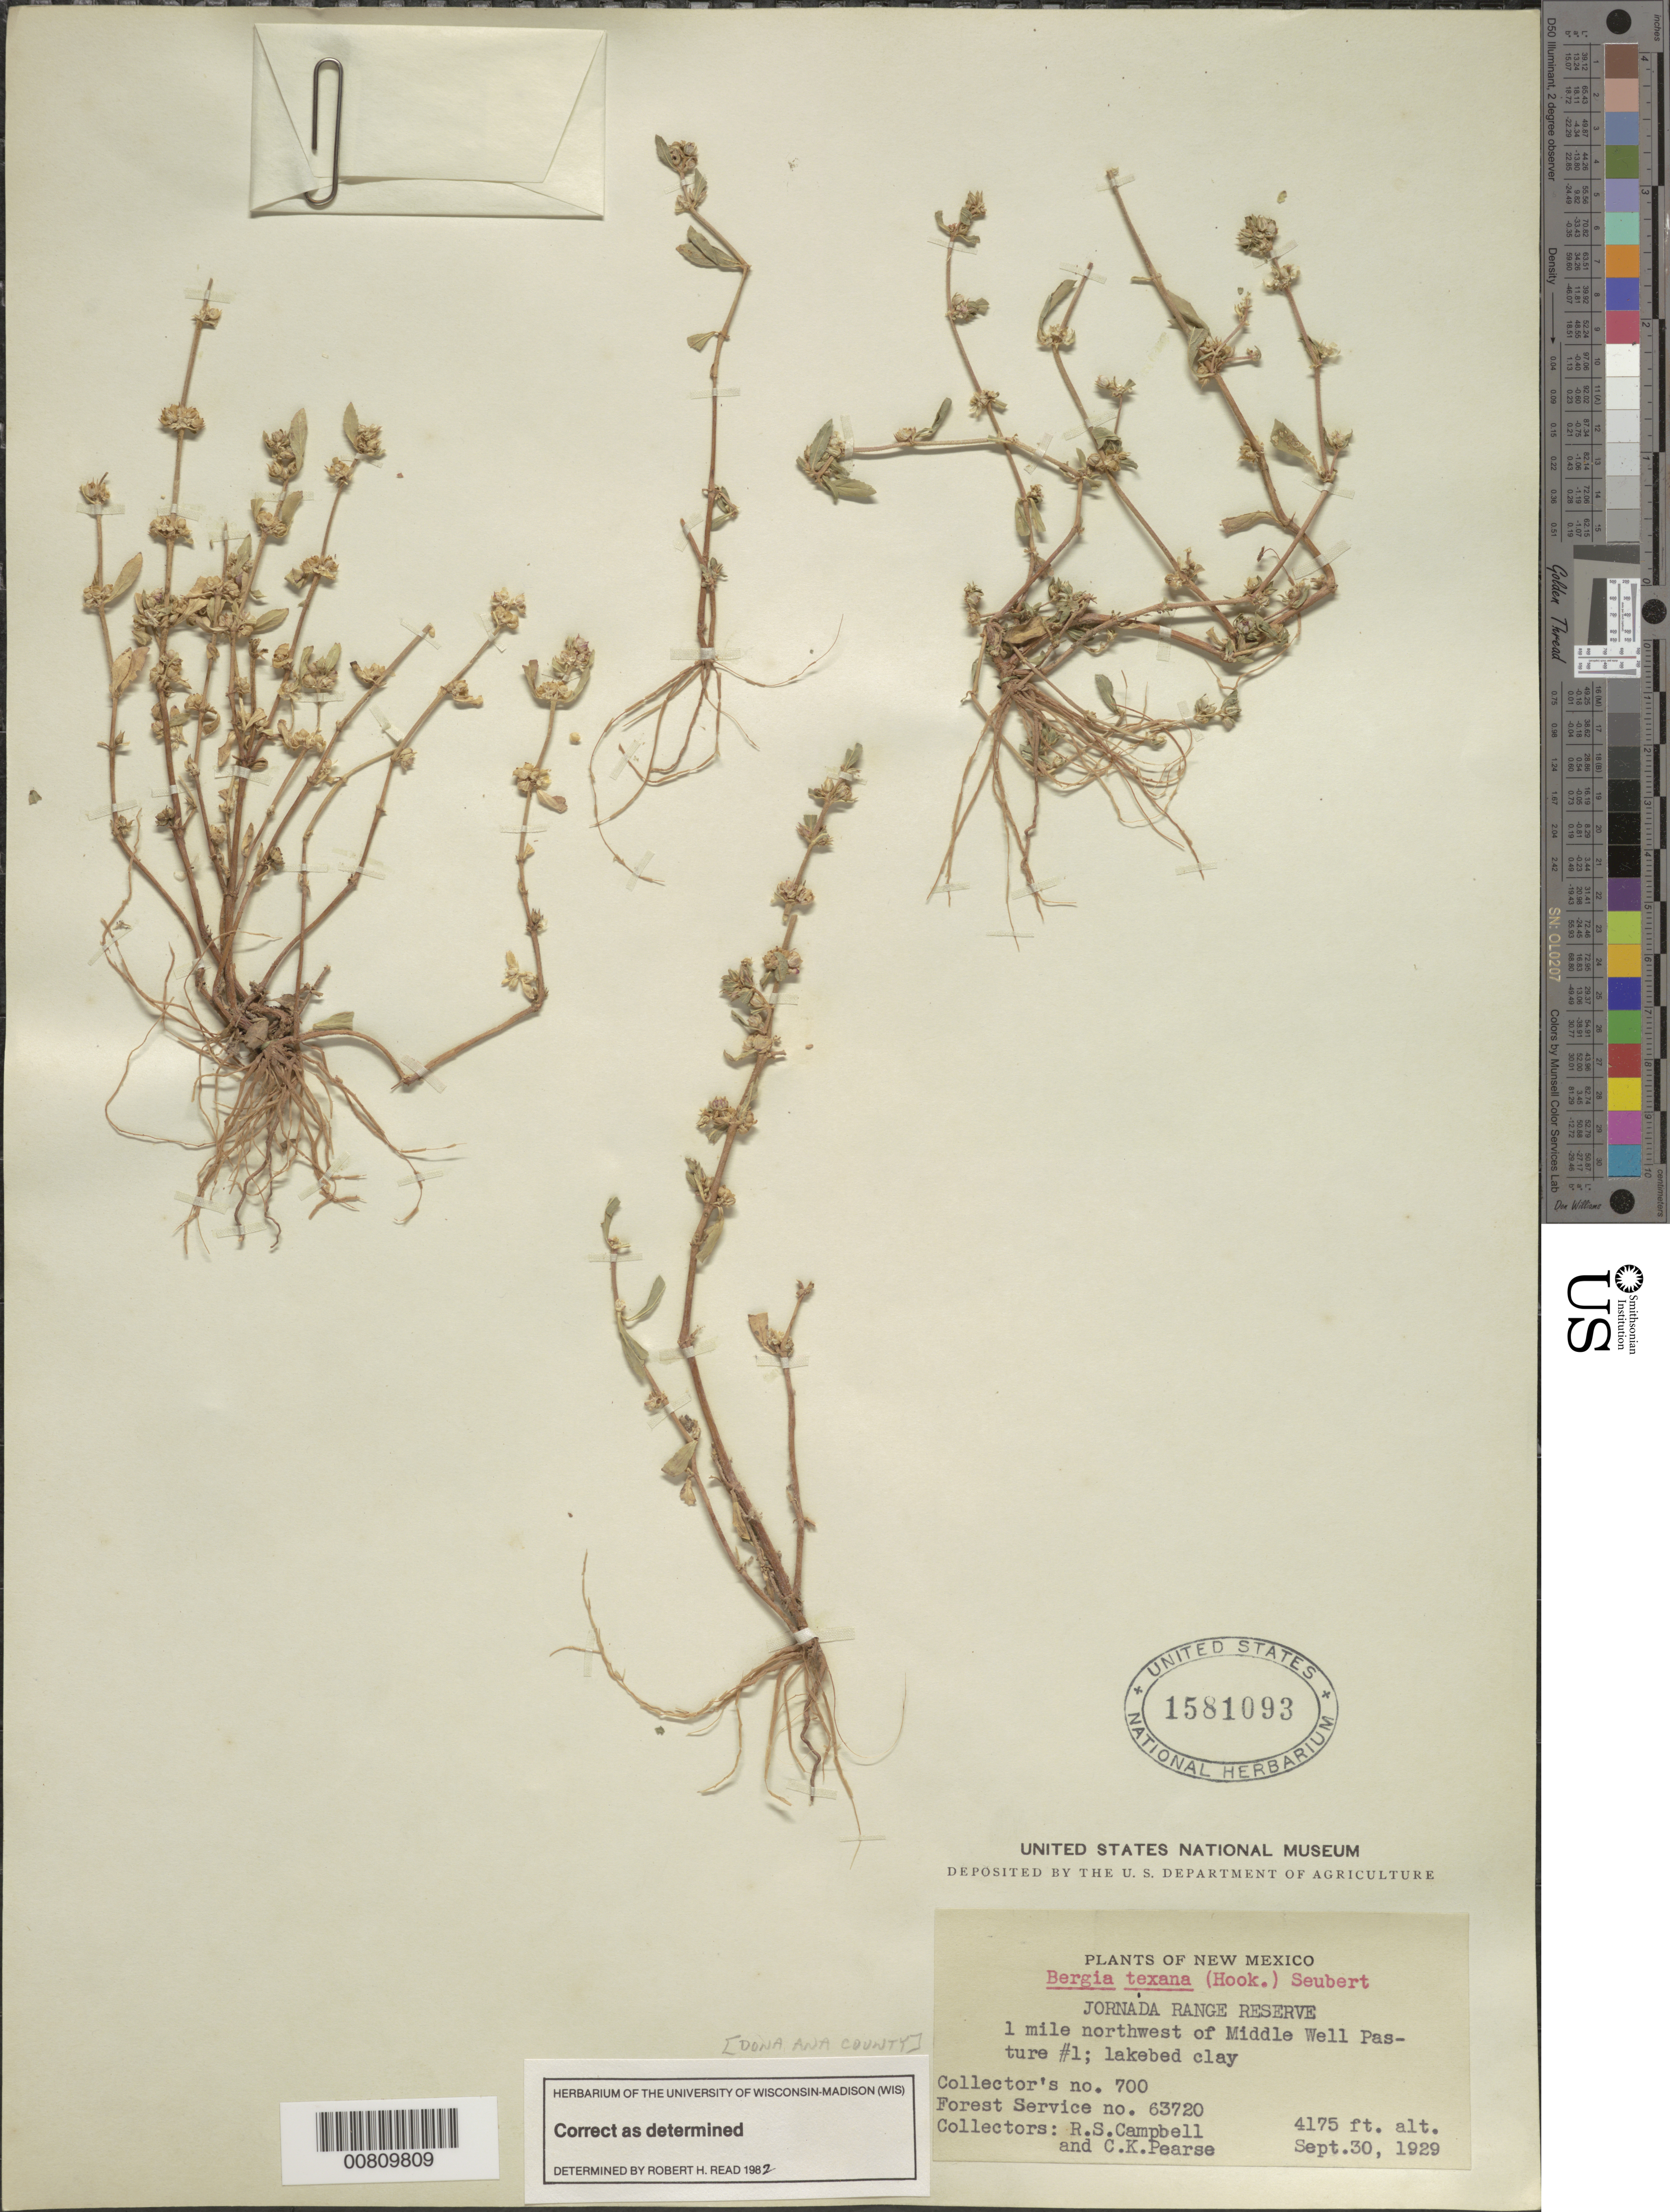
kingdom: Plantae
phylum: Tracheophyta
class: Magnoliopsida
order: Malpighiales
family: Elatinaceae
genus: Bergia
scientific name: Bergia texana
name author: (Hook.) Seub.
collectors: R. S. Campbell & C. Pearse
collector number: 700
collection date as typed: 30 Sep 1929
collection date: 1929-09-30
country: United States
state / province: New Mexico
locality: Jornada Rang Reserve, NW of Middle Well Pasture #1.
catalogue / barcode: US 1581093